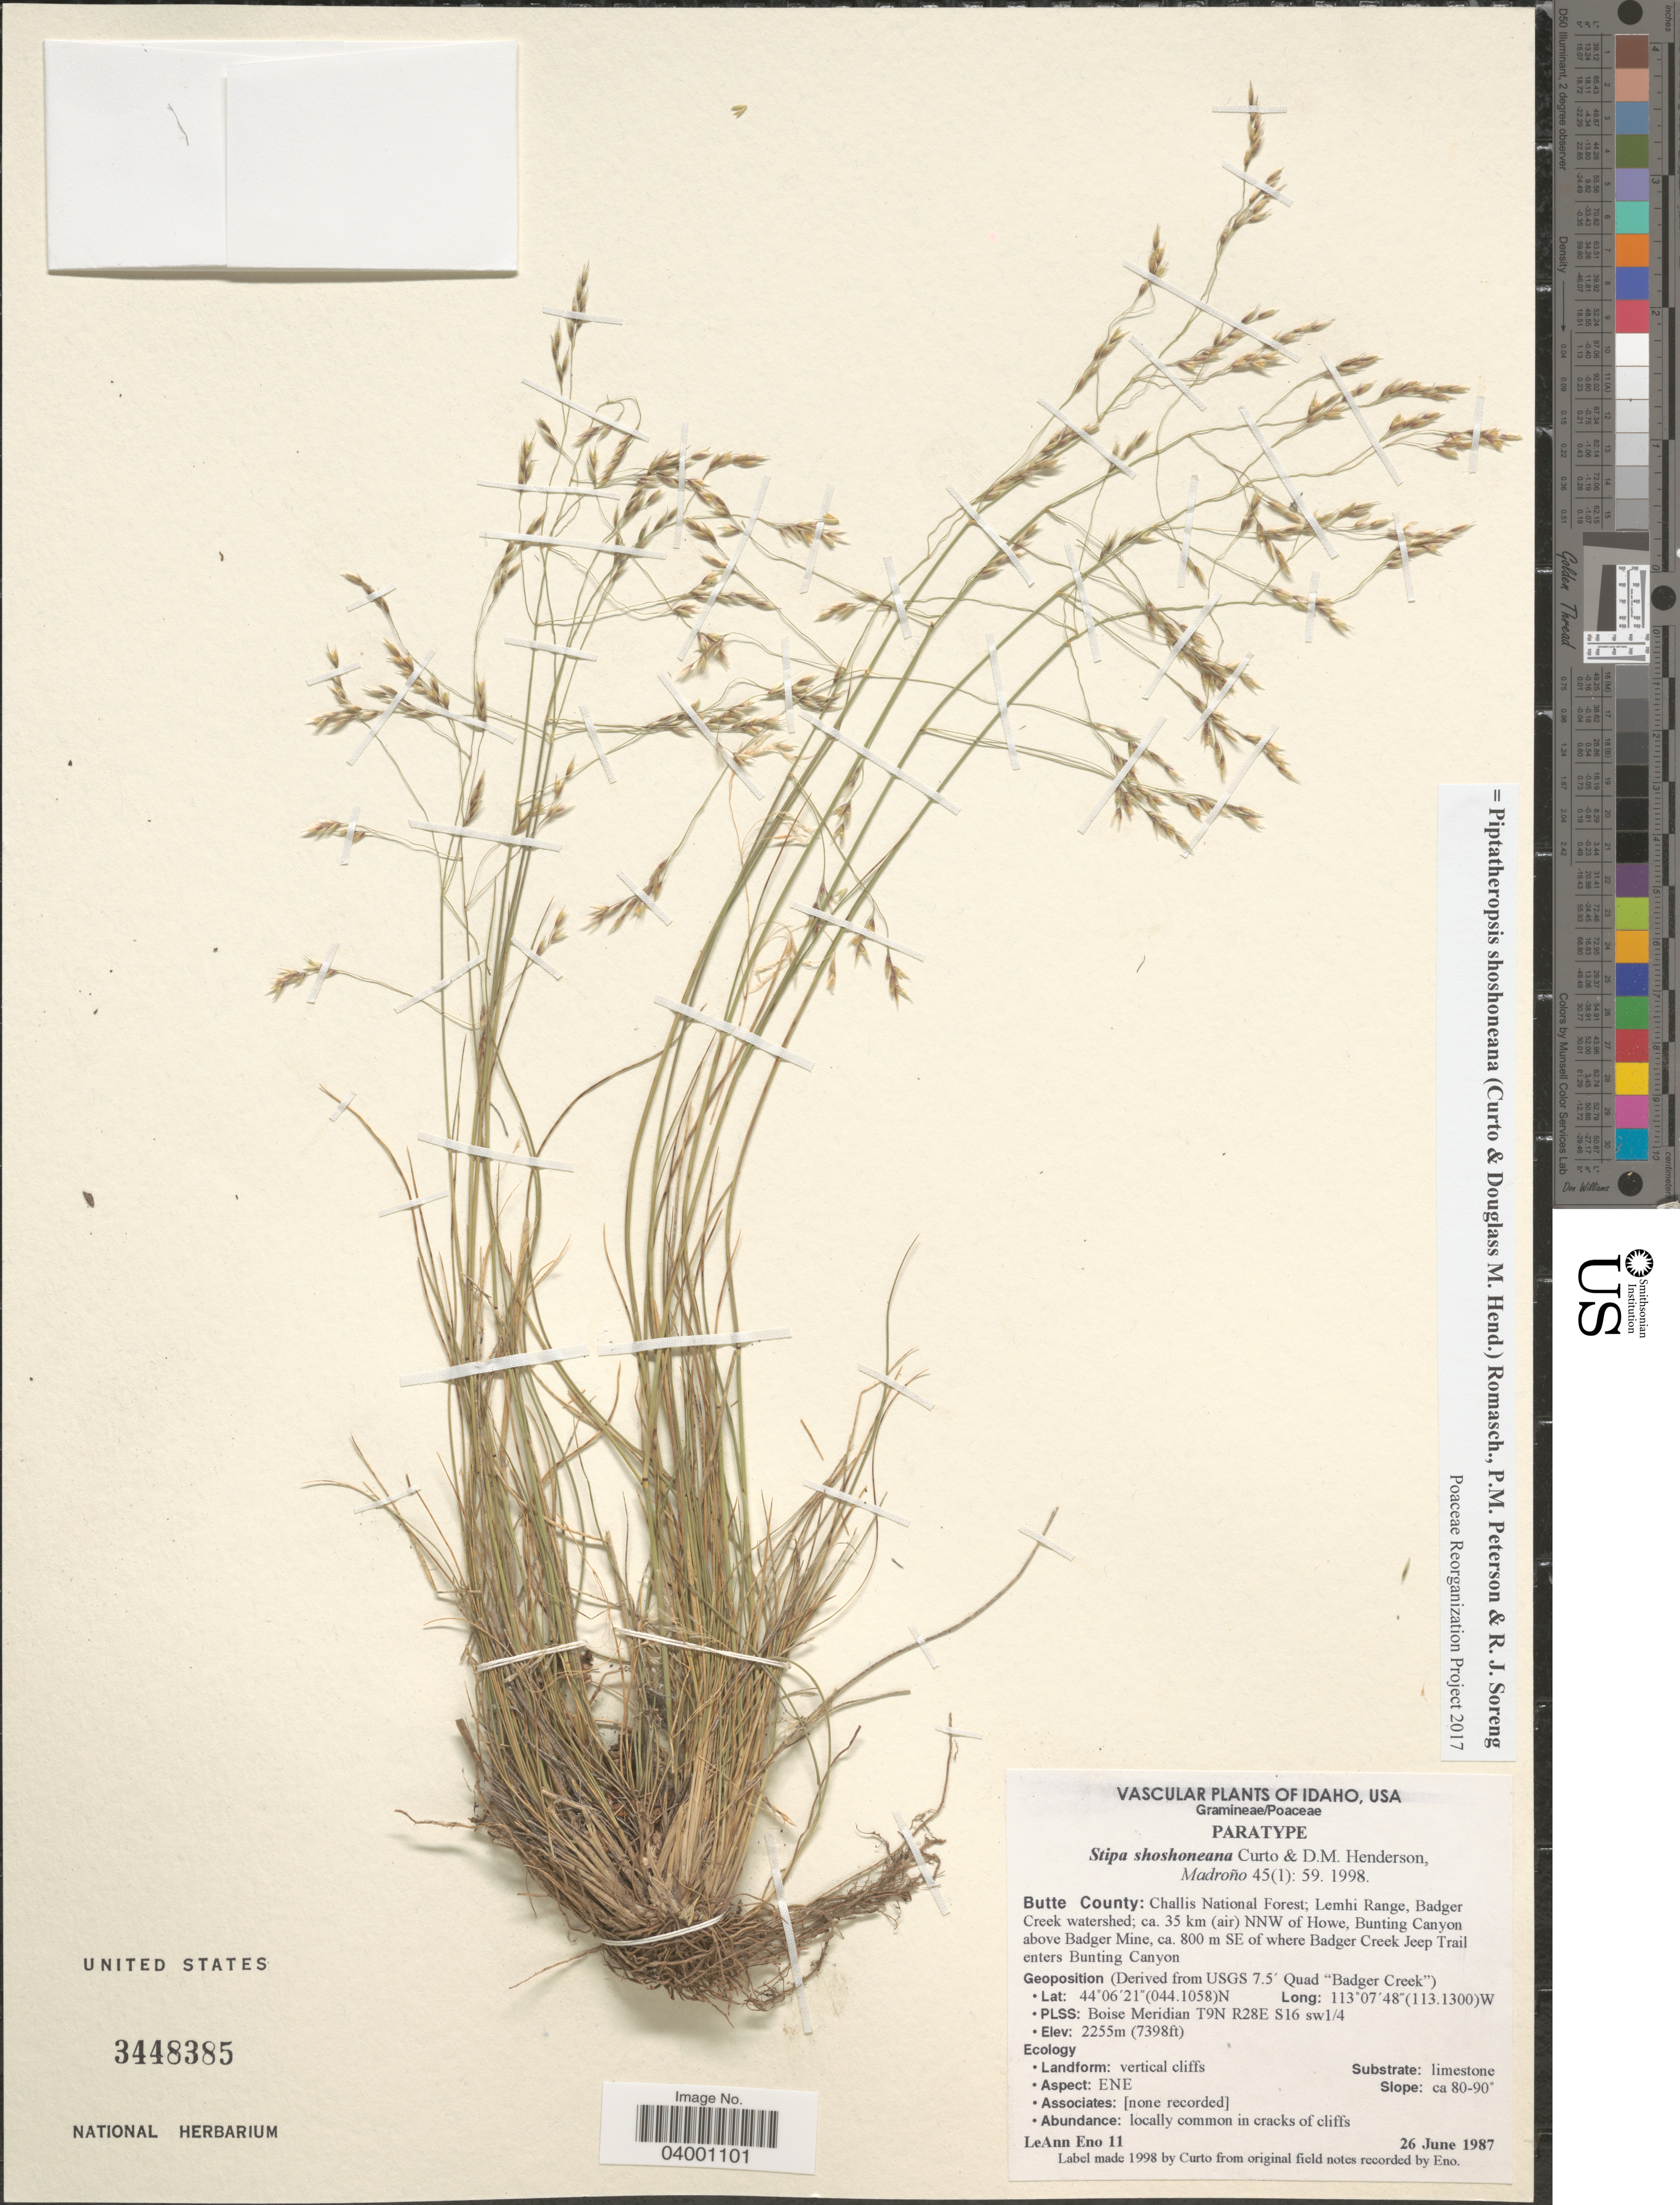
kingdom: Plantae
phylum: Tracheophyta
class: Liliopsida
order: Poales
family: Poaceae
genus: Piptatheropsis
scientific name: Piptatheropsis shoshoneana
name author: (Curto & Douglass M. Hend.) Romasch. et al.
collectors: L. Eno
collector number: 11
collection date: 1987-06-26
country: United States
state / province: Idaho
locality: Butte County: Challis National Forest; Lemhi Range, Badger Creek watershed; ca. 35 km (air) NNW of Howe, Bunting Canyon above Badger Mine, ca. 800 m SE of where Badger Creek Jeep Trail enters Bunting Canyon. Geoposition (Derived from USGS 7.5' Quad "Badger Creek"). PLSS: Boise Meridian T9N R28E S16 sw1/4. Landform: vertical cliffs. Aspect: ENE. Slope: ca 80-90°.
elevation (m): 2255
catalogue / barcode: US 3448385